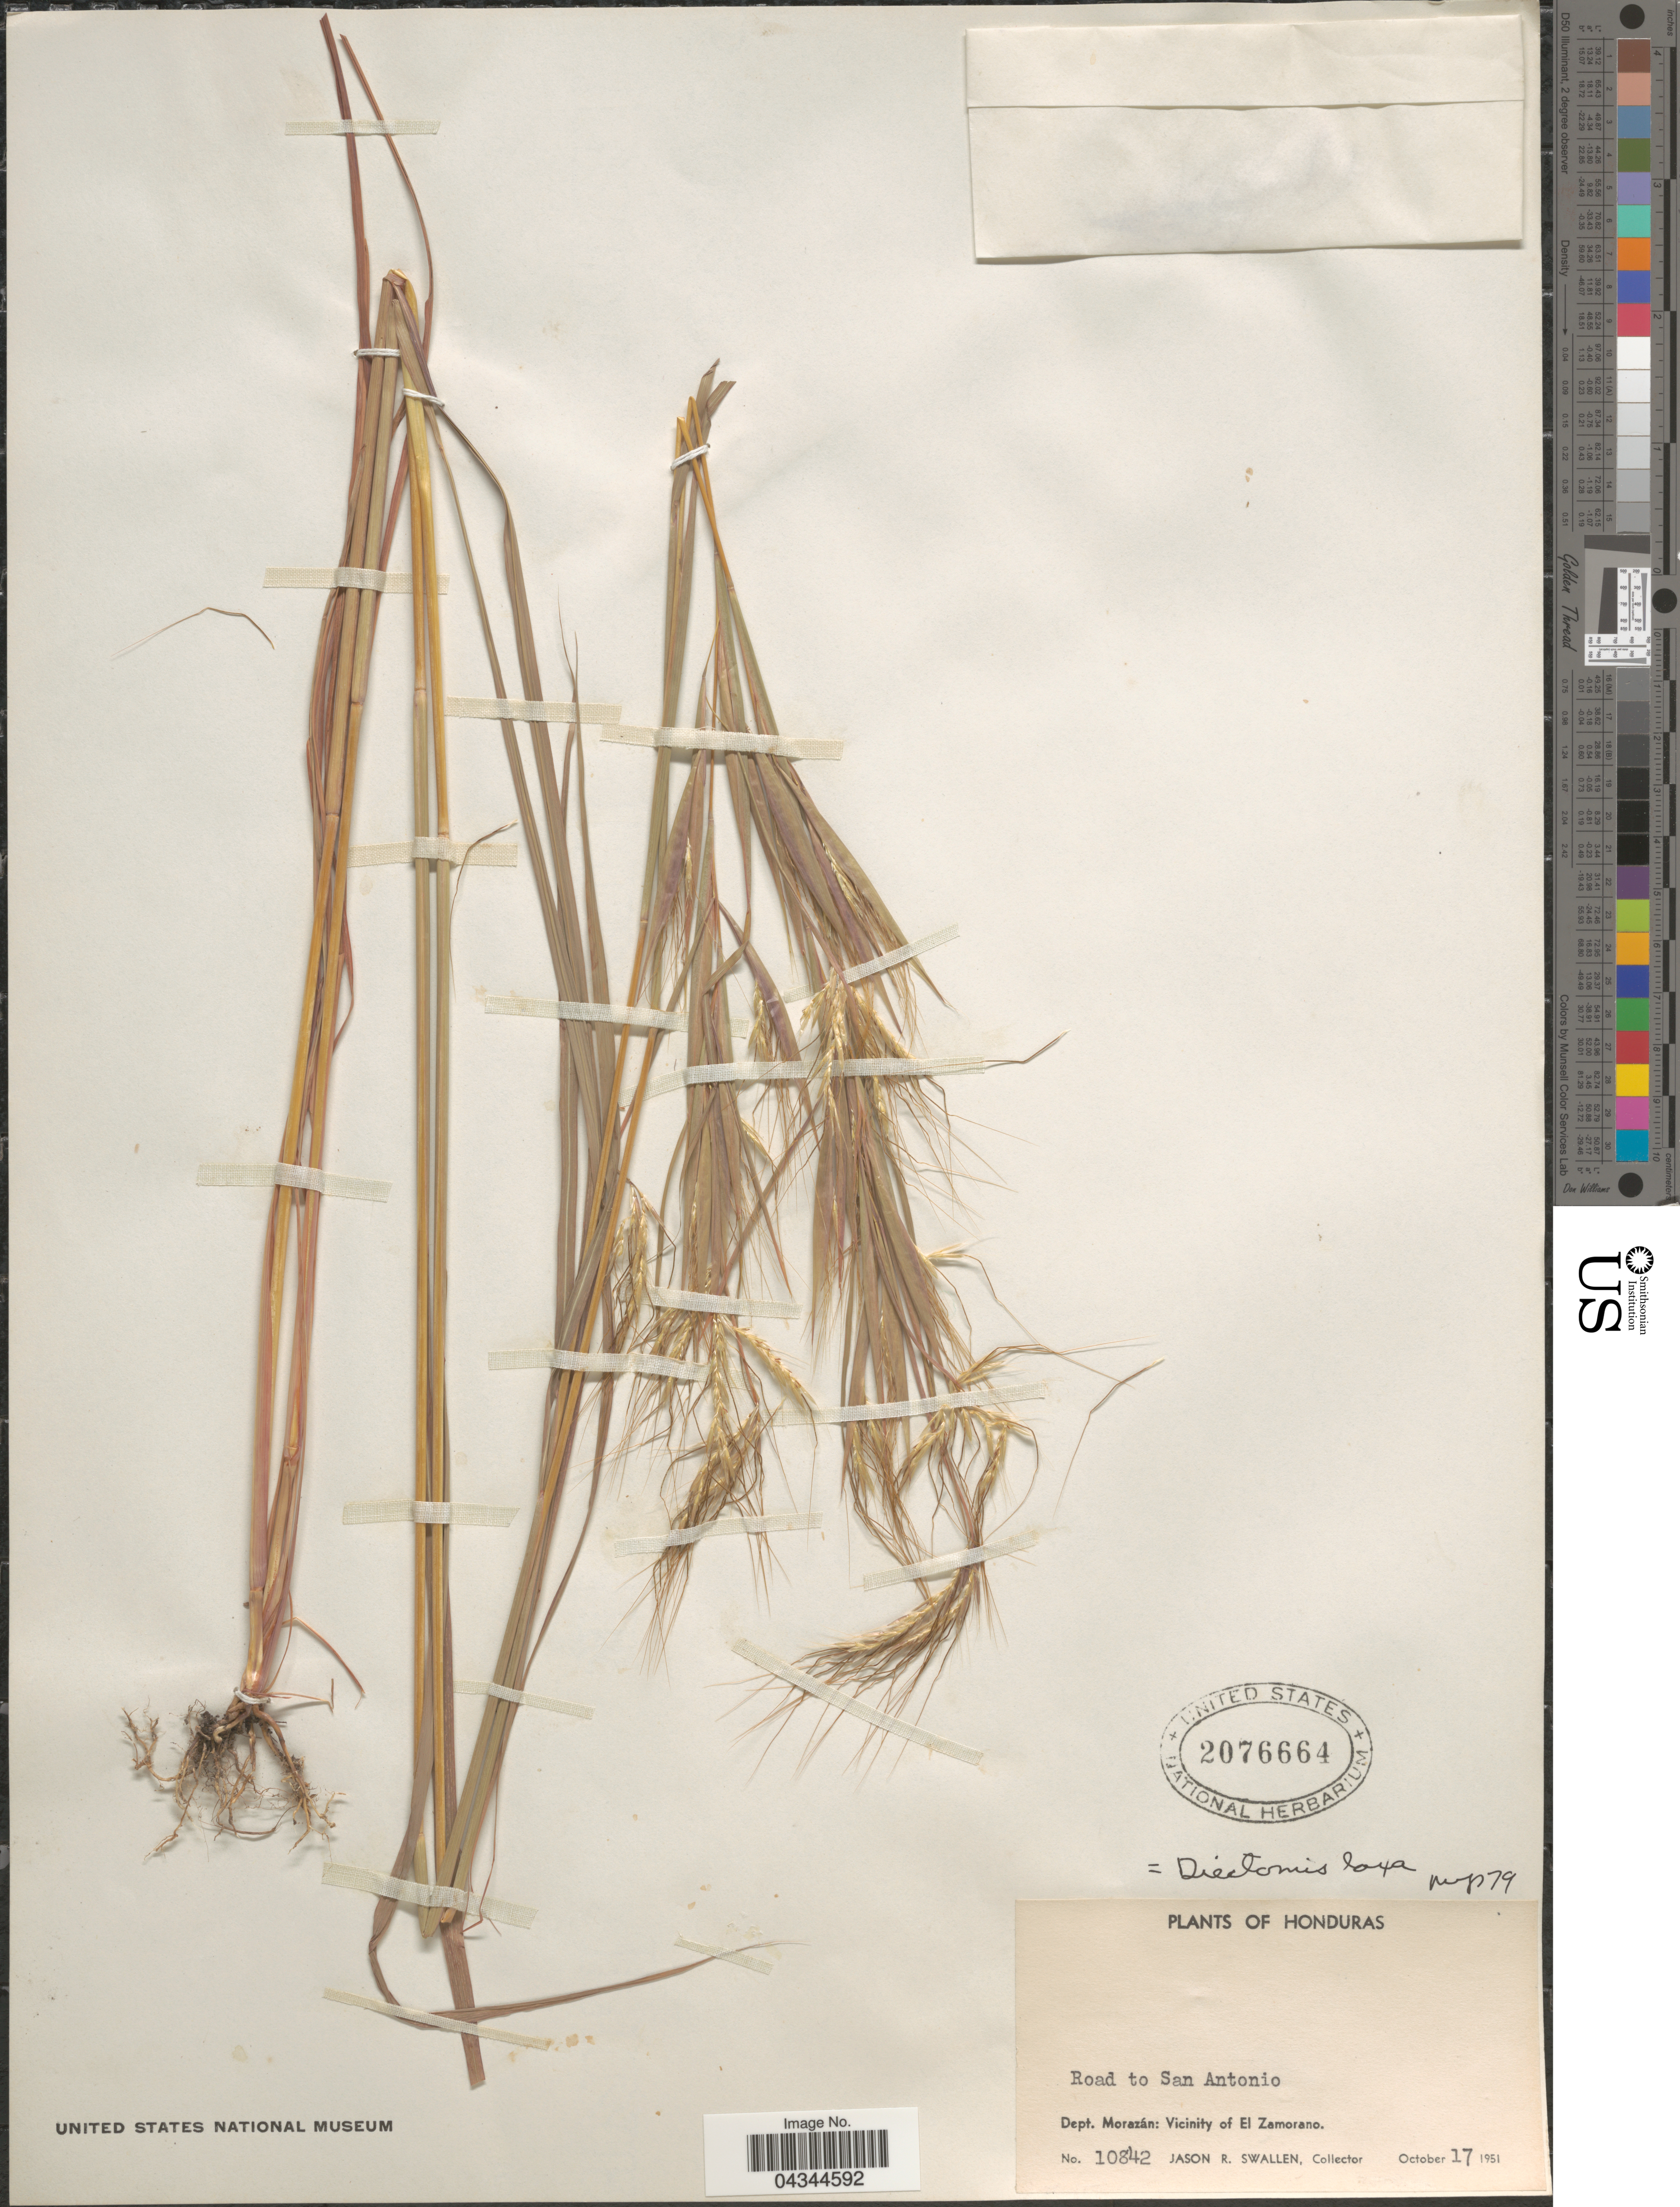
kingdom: Plantae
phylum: Tracheophyta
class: Liliopsida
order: Poales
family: Poaceae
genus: Andropogon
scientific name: Andropogon angustatus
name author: (J. Presl) Steud.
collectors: J. R. Swallen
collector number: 10842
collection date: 1951-10-17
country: Honduras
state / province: Fco. Morazán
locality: Road to San Antonio. Dept. Morazán: Vicinity of El Zamorano.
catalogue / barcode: US 2076664